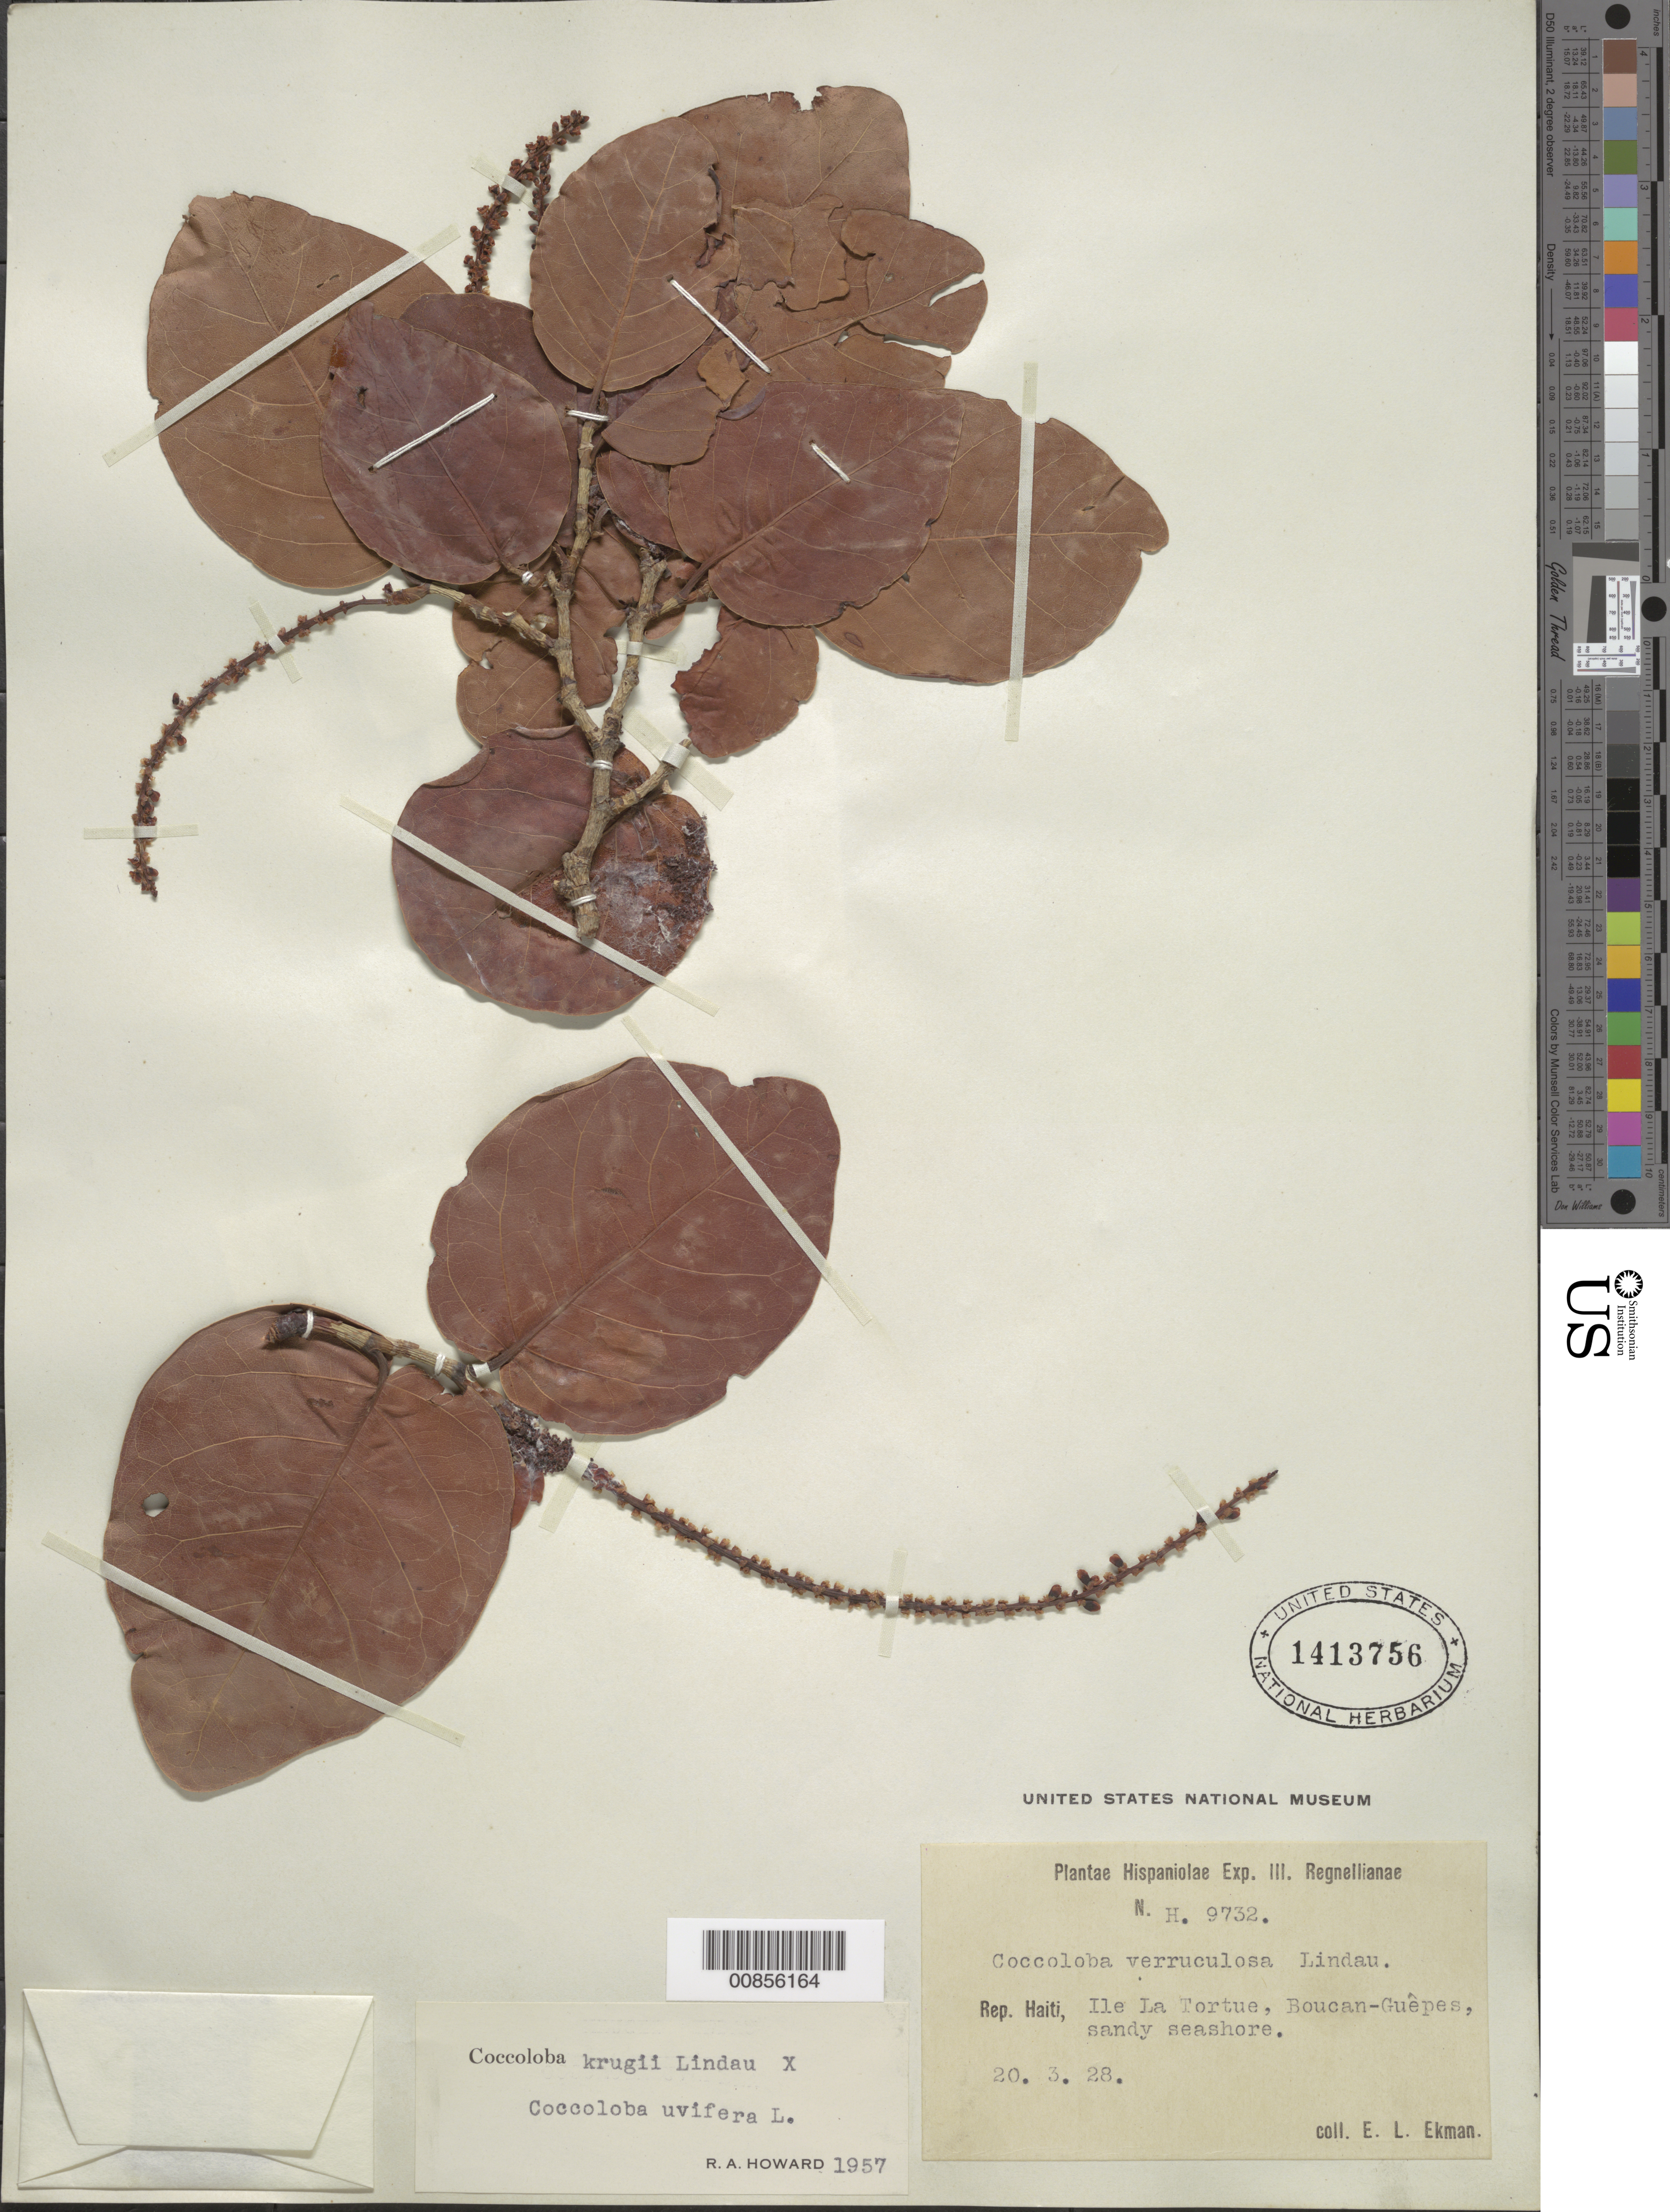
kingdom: Plantae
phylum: Tracheophyta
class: Magnoliopsida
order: Caryophyllales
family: Polygonaceae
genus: Coccoloba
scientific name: Coccoloba krugii x C. uvifera L.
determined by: Howard, R. A.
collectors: E. L. Ekman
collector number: H 9732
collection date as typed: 20 Mar 1928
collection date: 1928-03-20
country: Haiti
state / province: Nord-Óuest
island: Île de la Tortue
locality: Ile La Tortue, Boucan-Guêpes.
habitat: Sandy seashore.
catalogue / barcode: US 1413756